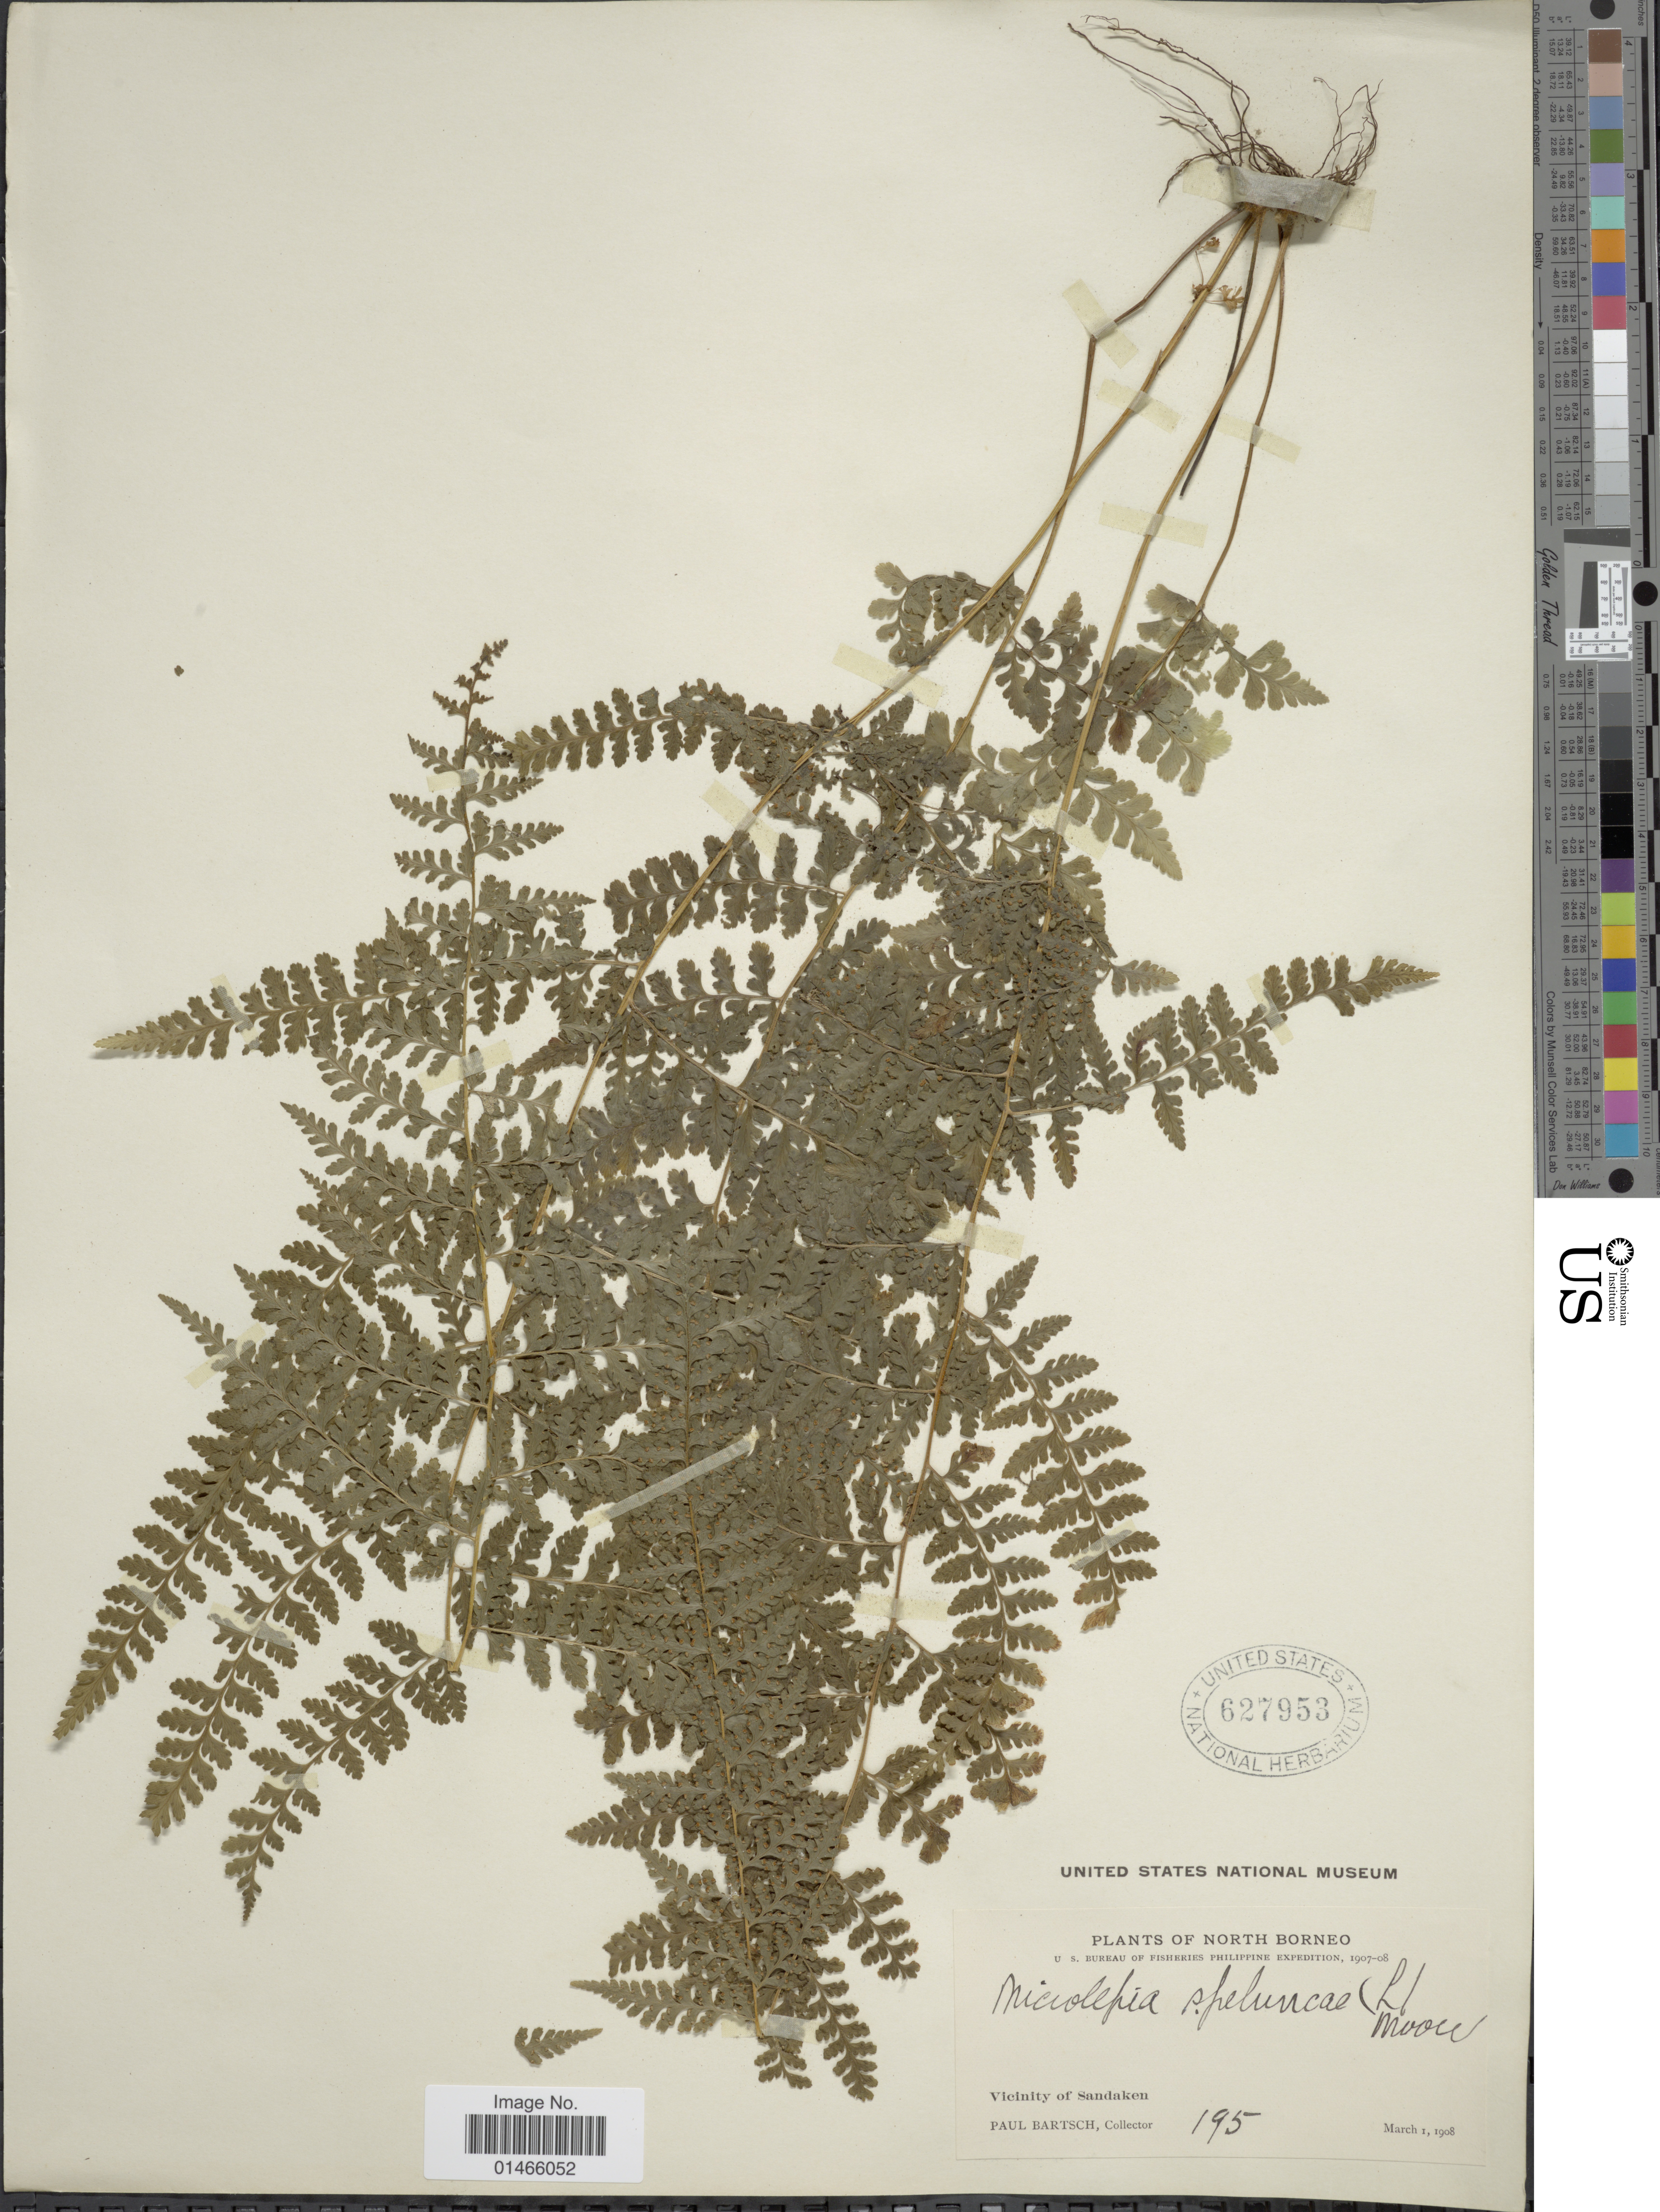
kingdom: Plantae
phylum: Tracheophyta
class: Polypodiopsida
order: Polypodiales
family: Dennstaedtiaceae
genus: Microlepia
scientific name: Microlepia pilosiuscula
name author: (Sm.) C.V. Morton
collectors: P. Bartsch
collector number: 195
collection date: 1908-03-01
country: Malaysia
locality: British North Borneo, Vicinity of Sandaken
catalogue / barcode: US 627953